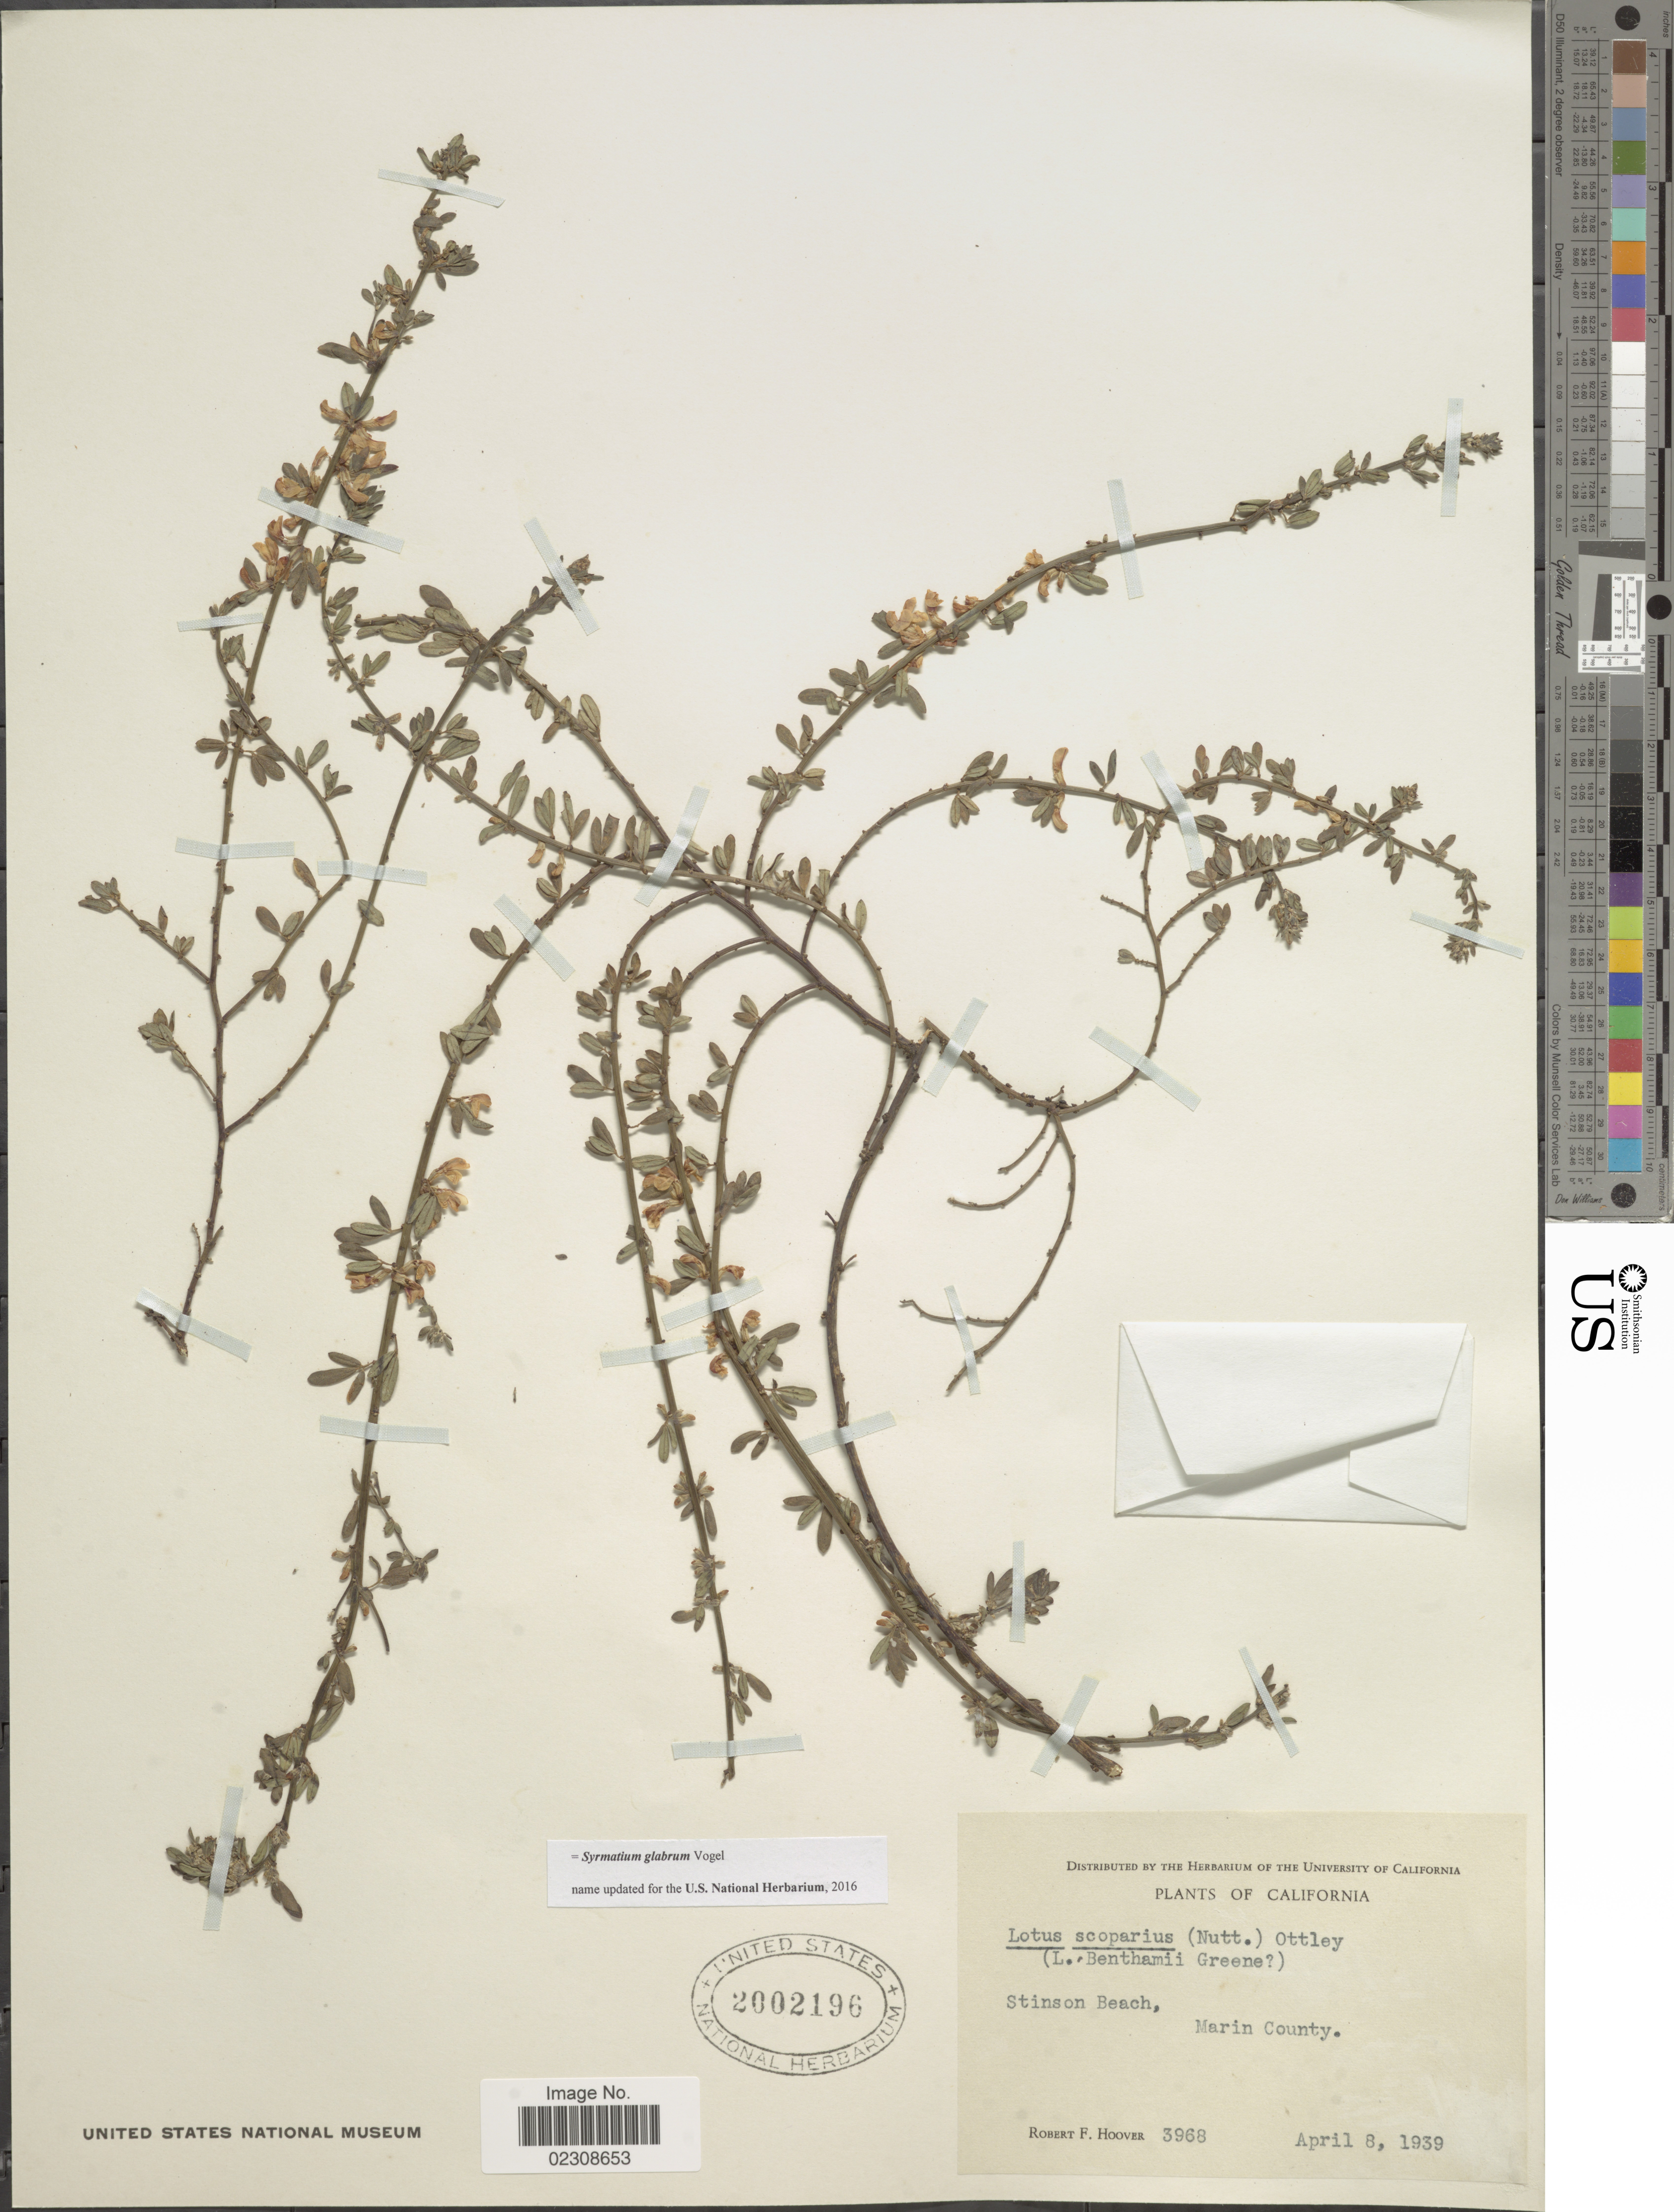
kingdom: Plantae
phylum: Tracheophyta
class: Magnoliopsida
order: Fabales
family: Fabaceae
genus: Syrmatium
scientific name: Syrmatium glabrum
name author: Vogel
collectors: R. F. Hoover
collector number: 3968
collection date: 1939-04-08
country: United States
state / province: California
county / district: Marin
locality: Stinson Beach, Marin County.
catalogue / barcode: US 2002196